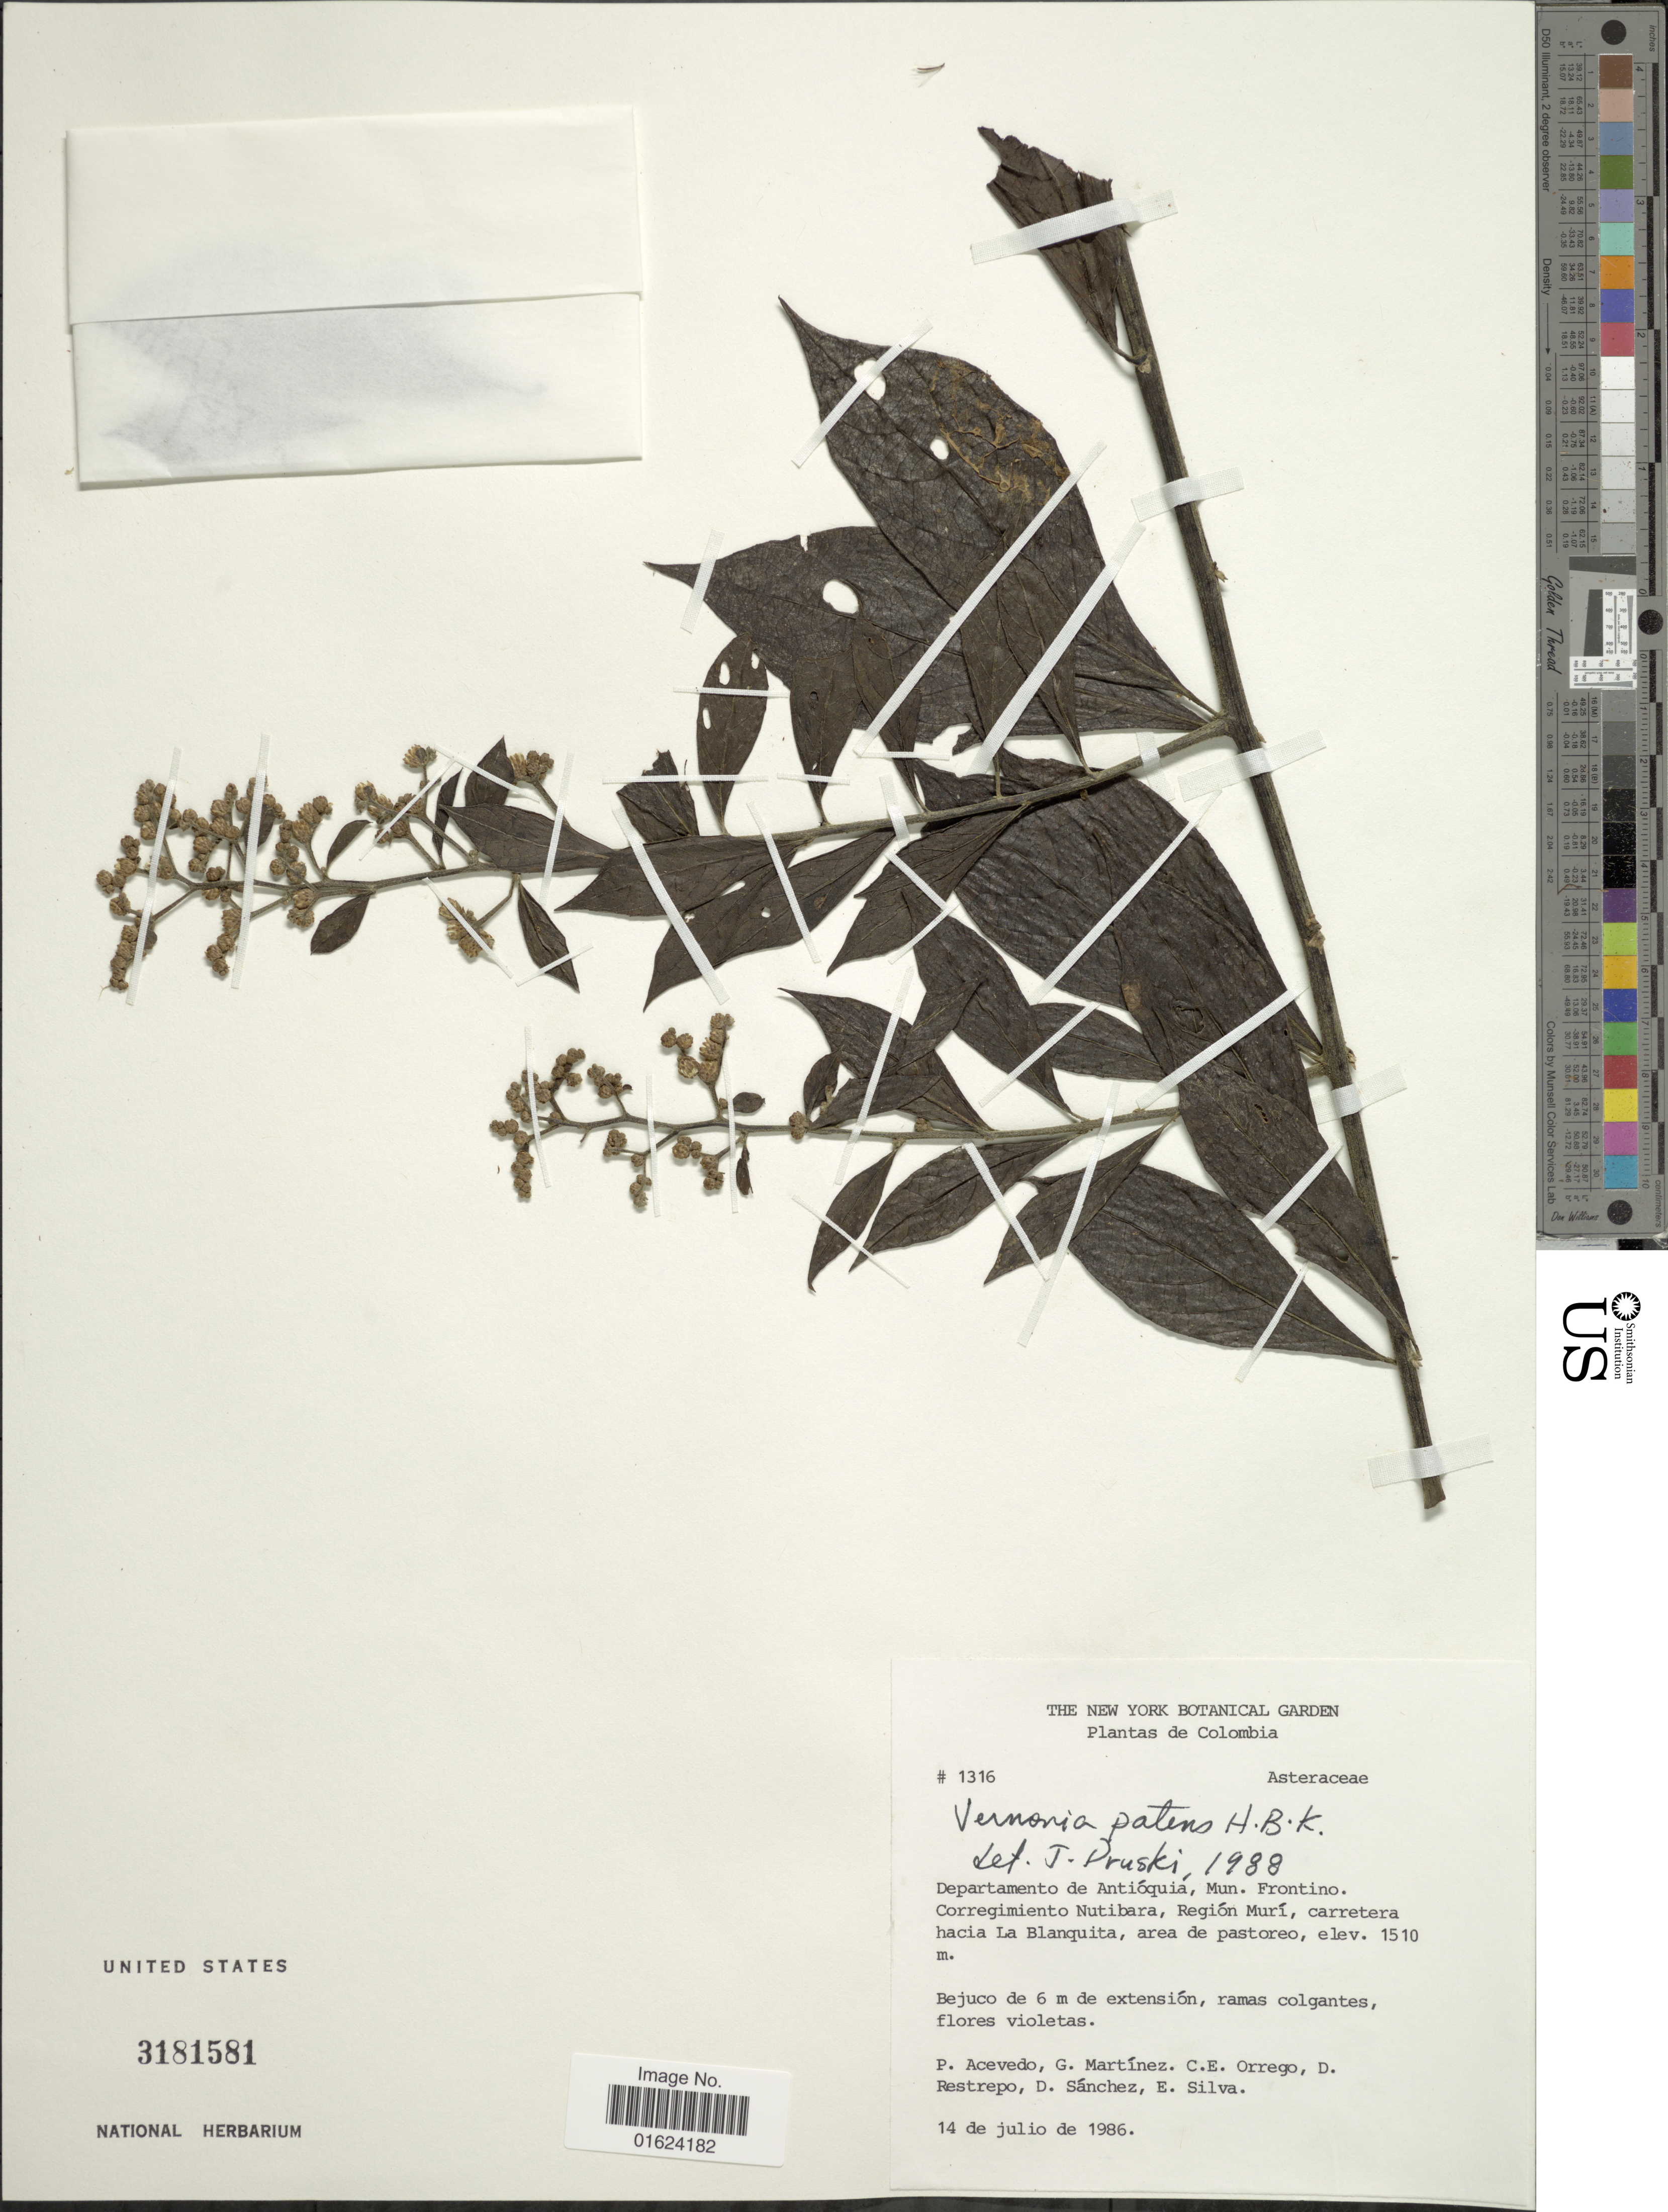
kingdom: Plantae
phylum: Tracheophyta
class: Magnoliopsida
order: Asterales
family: Asteraceae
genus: Vernonanthura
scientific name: Vernonanthura patens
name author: (Kunth) H. Rob.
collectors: P. Acevedo-Rodr., G. Martínez, C. Orrego, D. Restrepo & et al.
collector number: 1316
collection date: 1986-07-14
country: Colombia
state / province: Antioquia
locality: Colombia, Departamento de Antioquia, Mun, Frontiro. Corregimieto Nutibar, Region Muri, carretera hacia La Blanquita, area de pastoreo.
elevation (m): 1510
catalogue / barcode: US 3181581